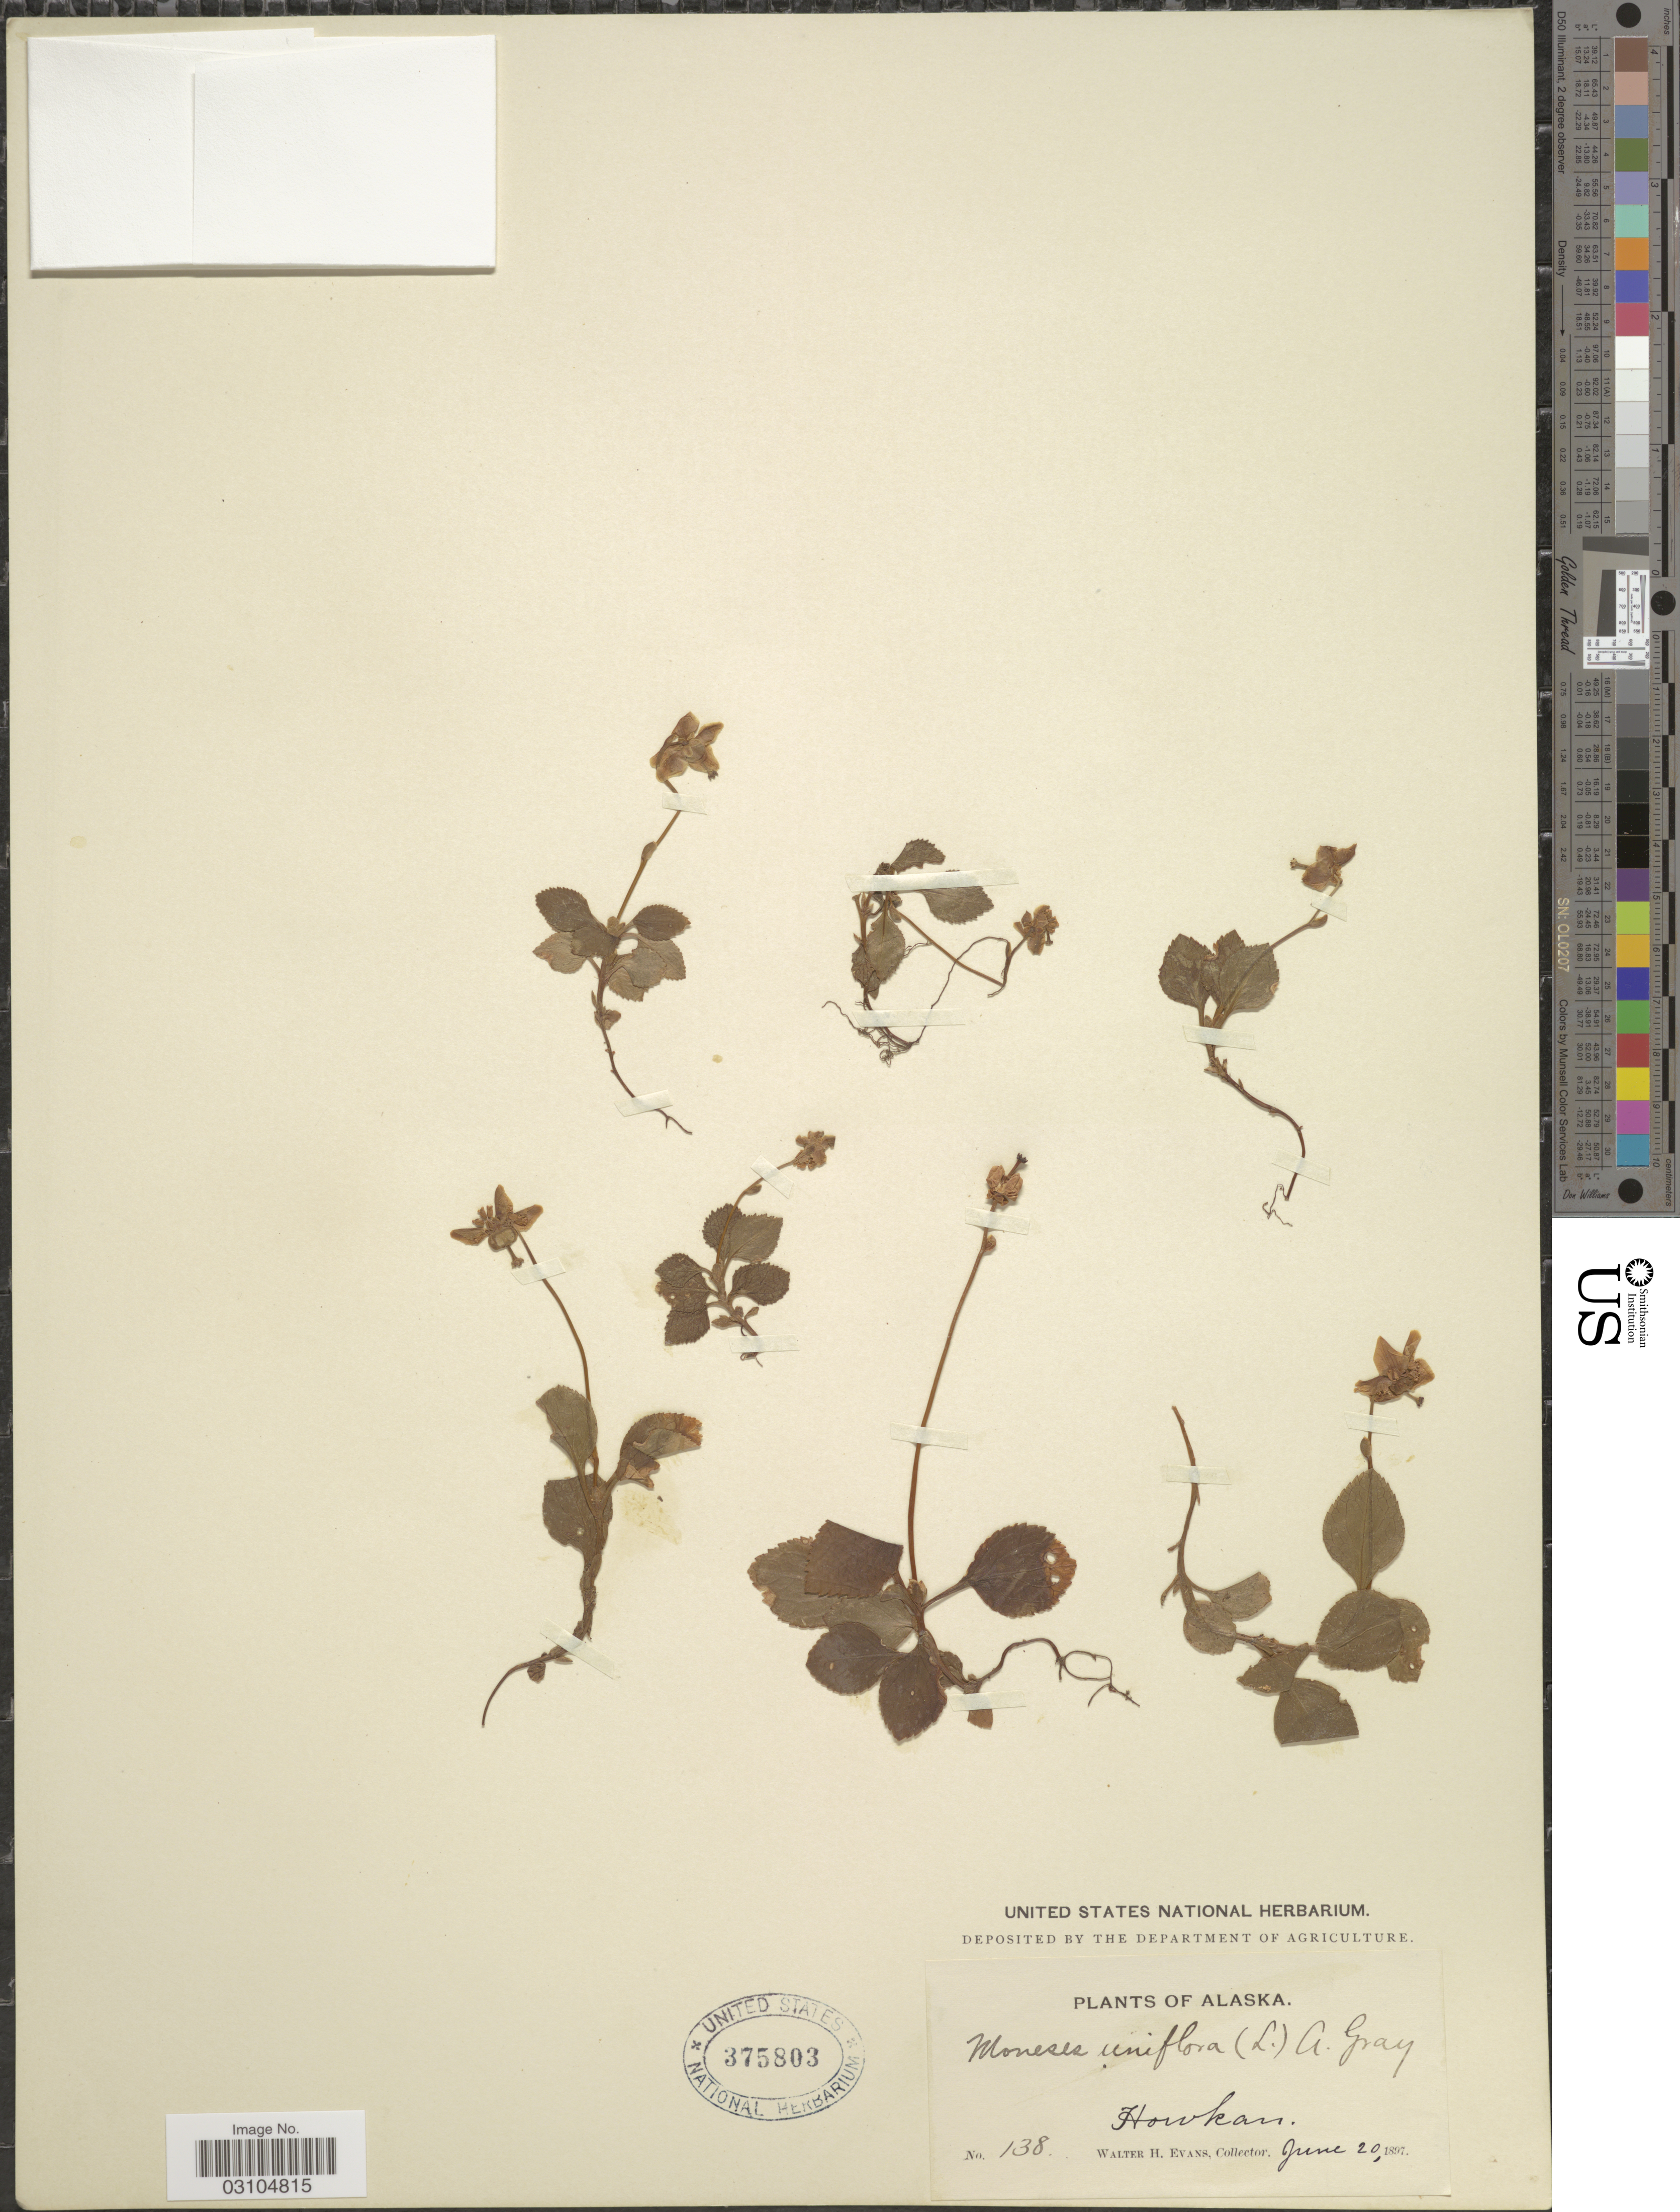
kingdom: Plantae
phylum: Tracheophyta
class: Magnoliopsida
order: Ericales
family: Ericaceae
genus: Moneses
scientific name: Moneses uniflora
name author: (L.) A. Gray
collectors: W. H. Evans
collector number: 138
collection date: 1897-06-20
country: United States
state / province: Alaska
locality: Howkan.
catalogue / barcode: US 375803